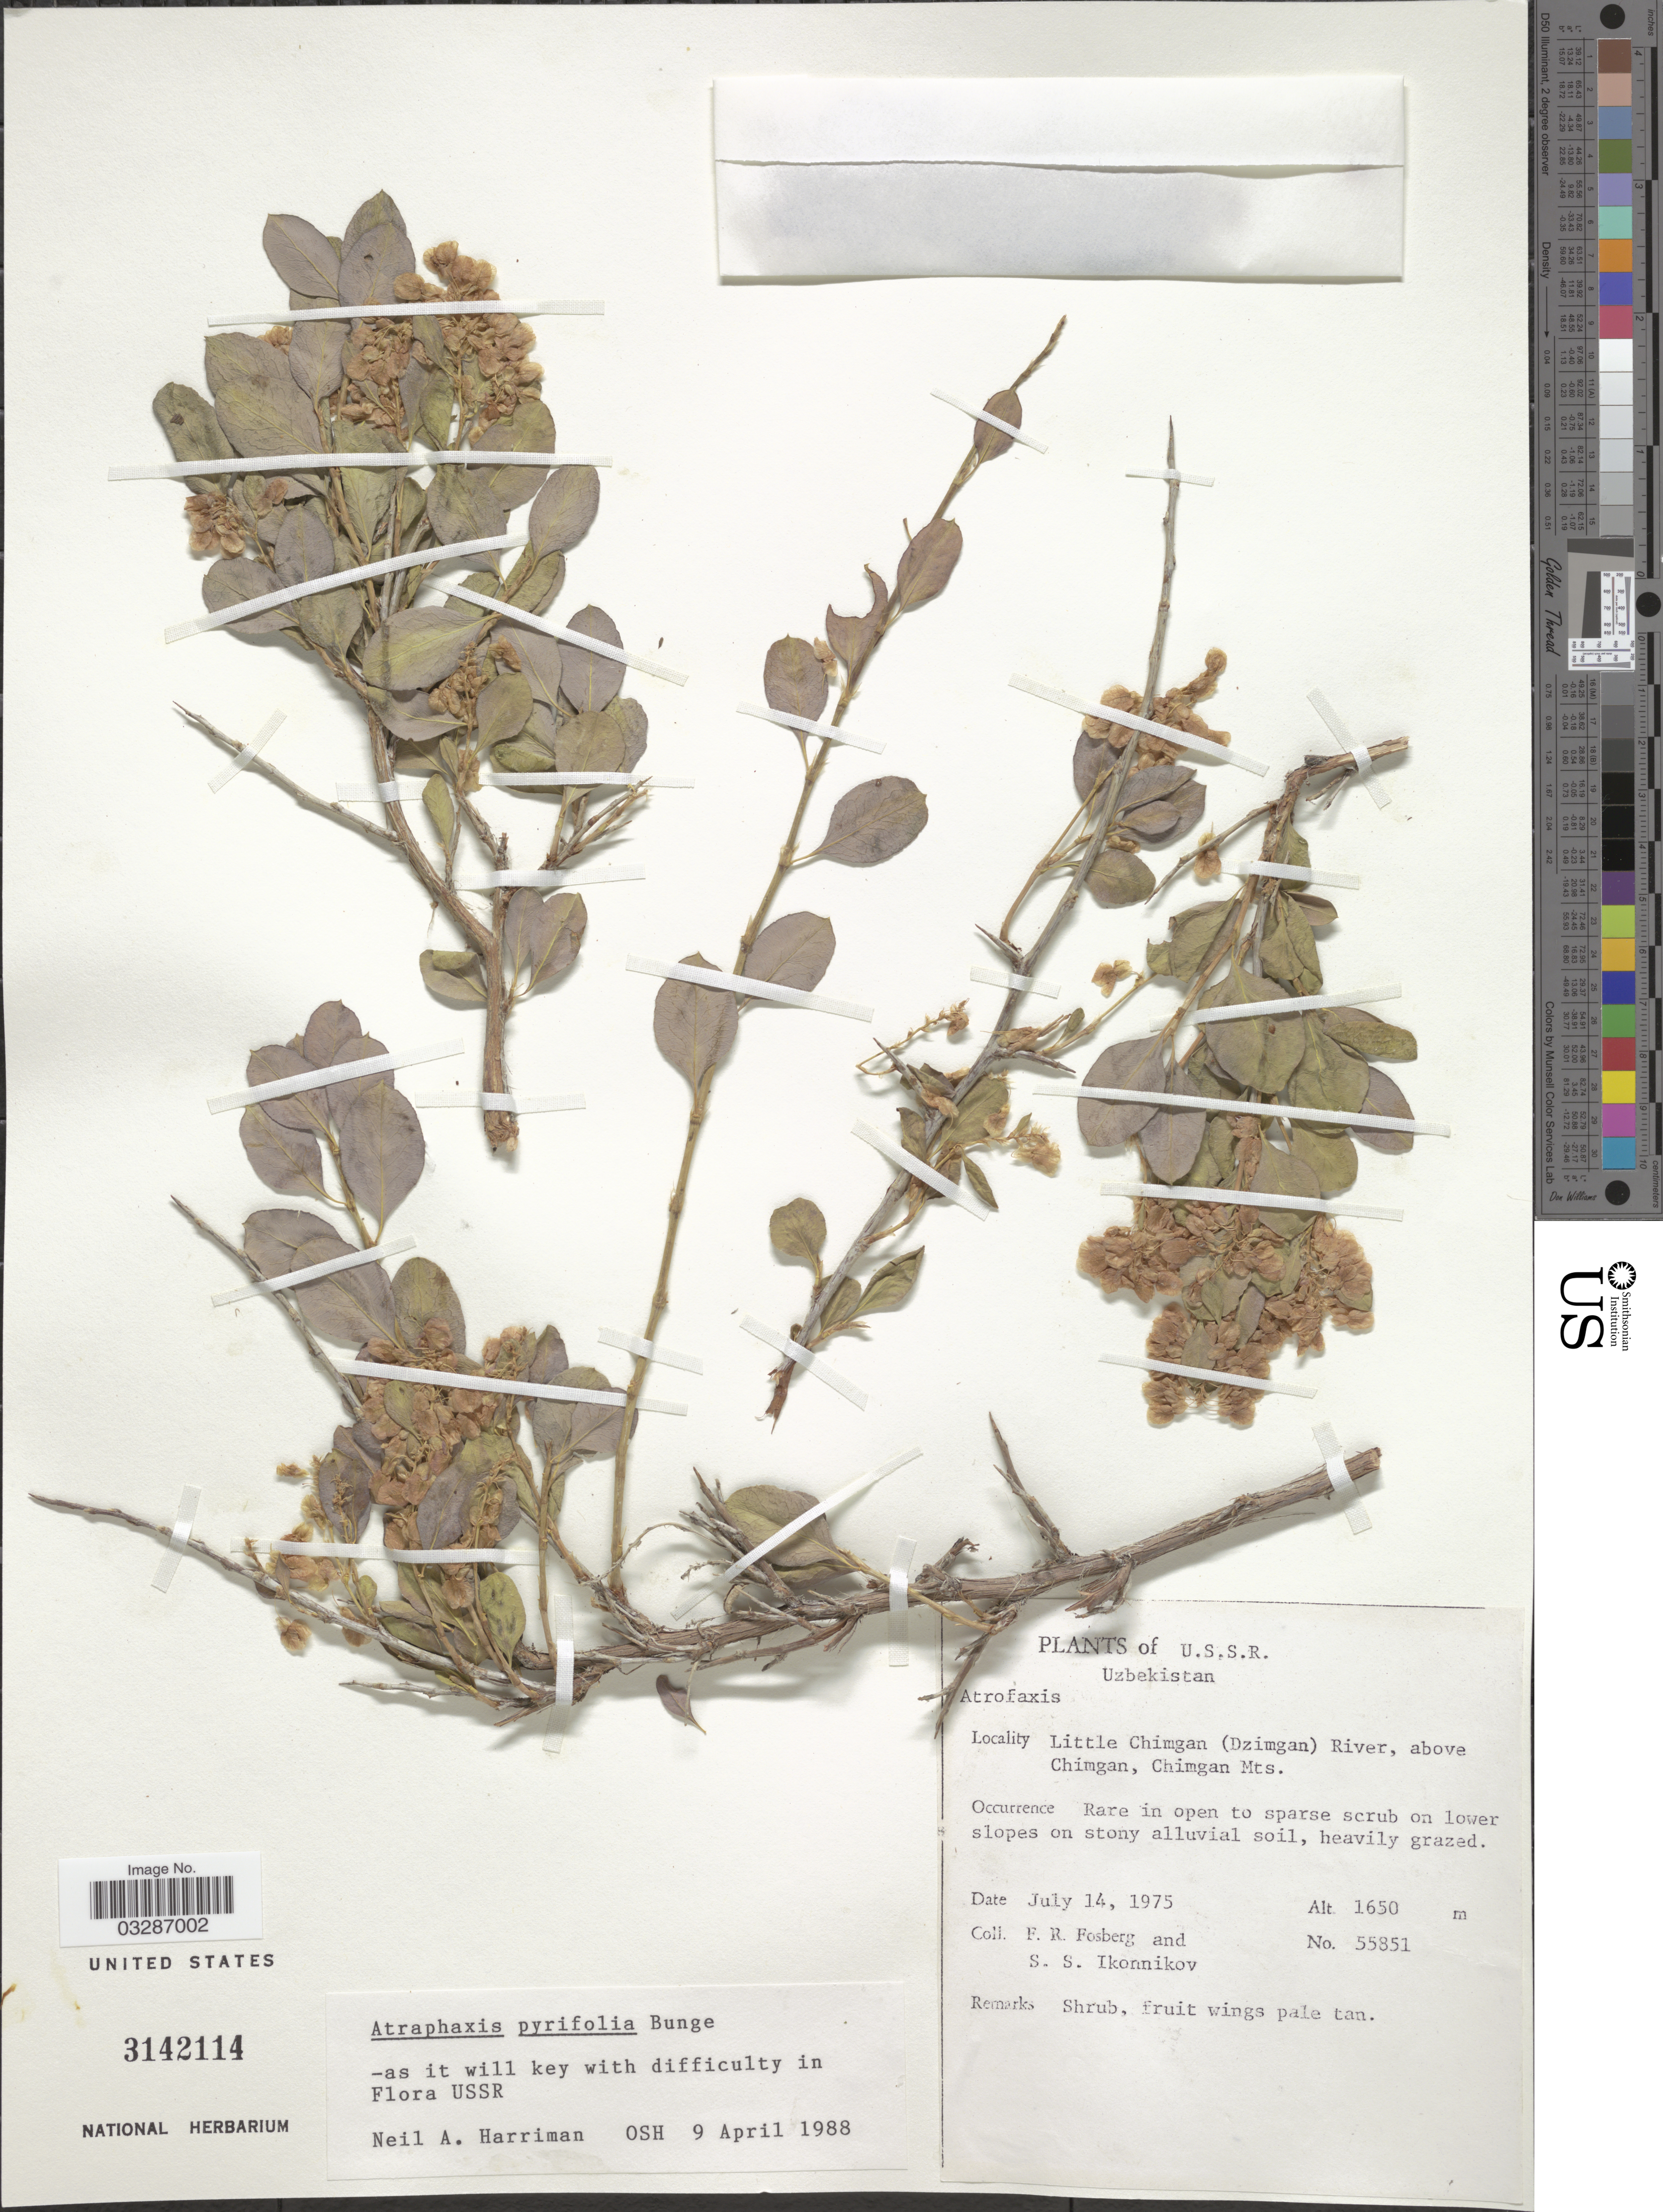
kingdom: Plantae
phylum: Tracheophyta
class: Magnoliopsida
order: Caryophyllales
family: Polygonaceae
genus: Atraphaxis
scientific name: Atraphaxis pyrifolia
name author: Bunge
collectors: F. R. Fosberg & S. Ikonnikov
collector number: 55851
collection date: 1975-07-14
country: Uzbekistan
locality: U. S. S. R. [unsure placement] Little Chimgan (Dzimgan) River, above Chimgan, Chimgan Mts.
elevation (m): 1650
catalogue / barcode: US 3142114